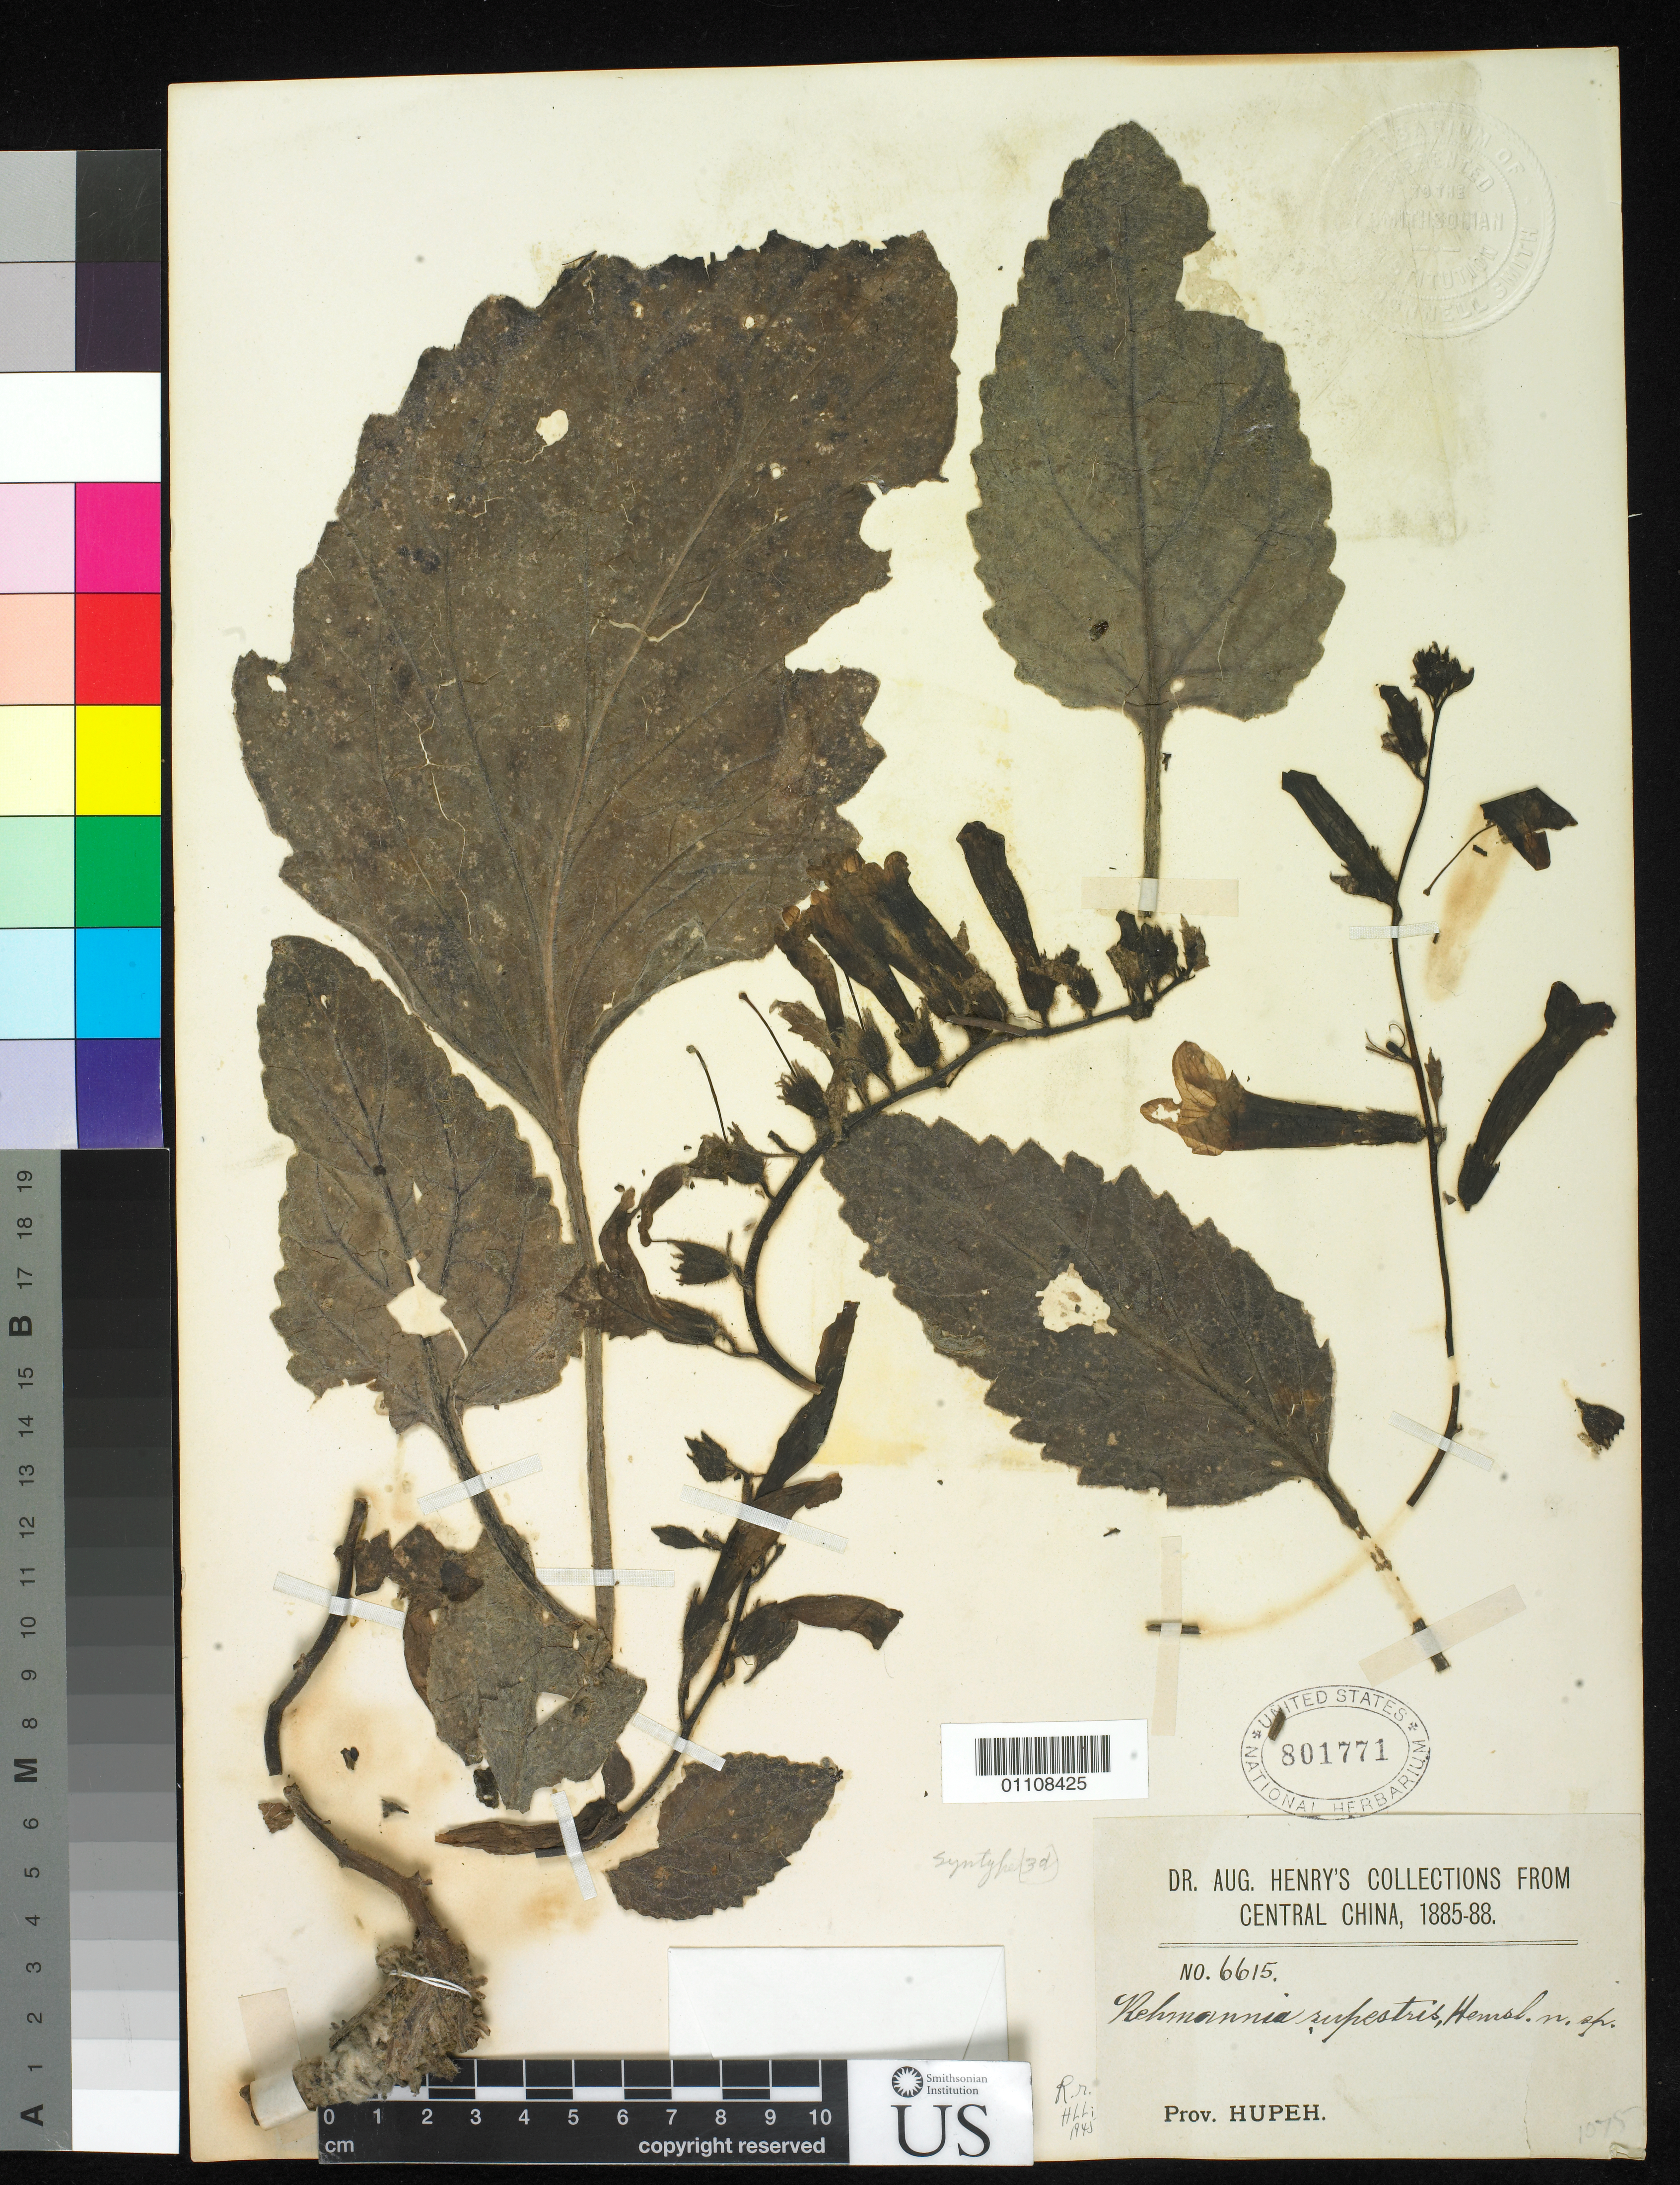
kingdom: Plantae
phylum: Tracheophyta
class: Magnoliopsida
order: Lamiales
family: Rehmanniaceae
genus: Rehmannia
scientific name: Rehmannia rupestris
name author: Hemsl.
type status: Isosyntype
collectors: A. Henry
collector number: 6615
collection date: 1885/1888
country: China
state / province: Hubei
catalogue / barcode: US 801771